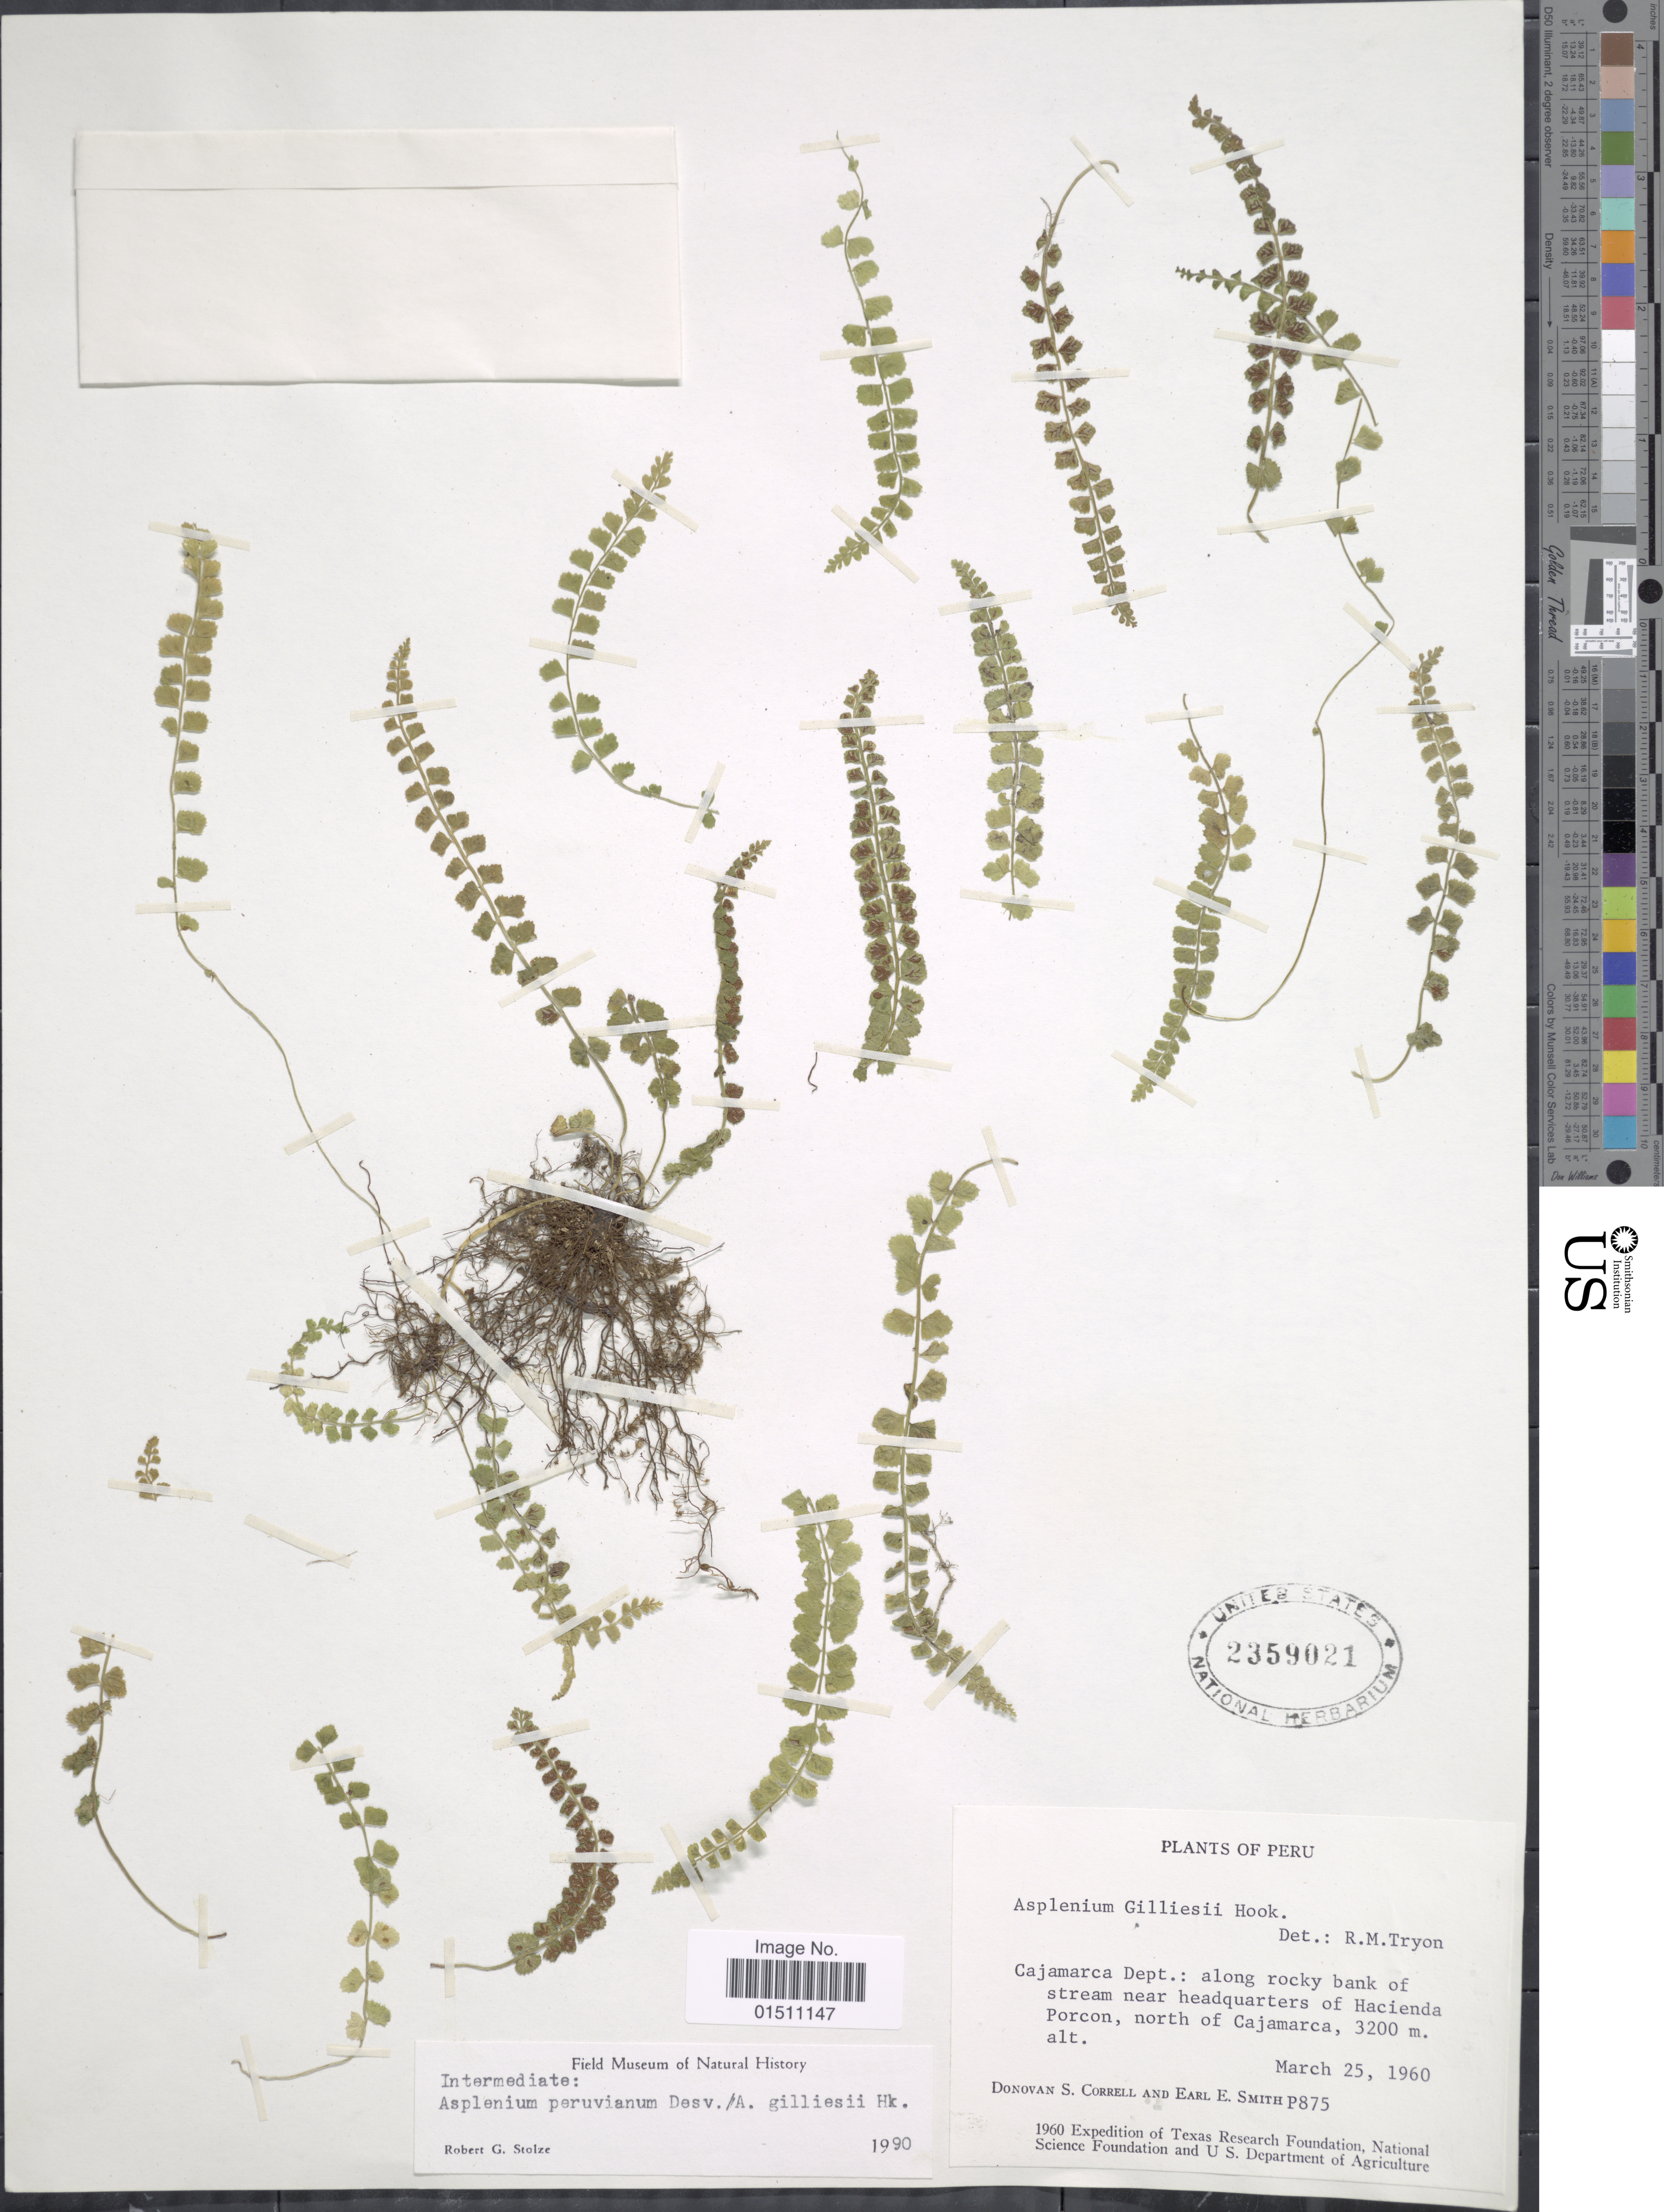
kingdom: Plantae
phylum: Tracheophyta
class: Polypodiopsida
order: Polypodiales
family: Aspleniaceae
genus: Asplenium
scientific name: Asplenium gilliesii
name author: Hook.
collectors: D. S. Correll & E. E. Smith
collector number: P875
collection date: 1960-03-25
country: Peru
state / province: Cajamarca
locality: Peru, Cajamarca Dept: near hedquaters of Hacienda Porcon, north of Cajamarca.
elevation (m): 3200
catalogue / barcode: US 2359021